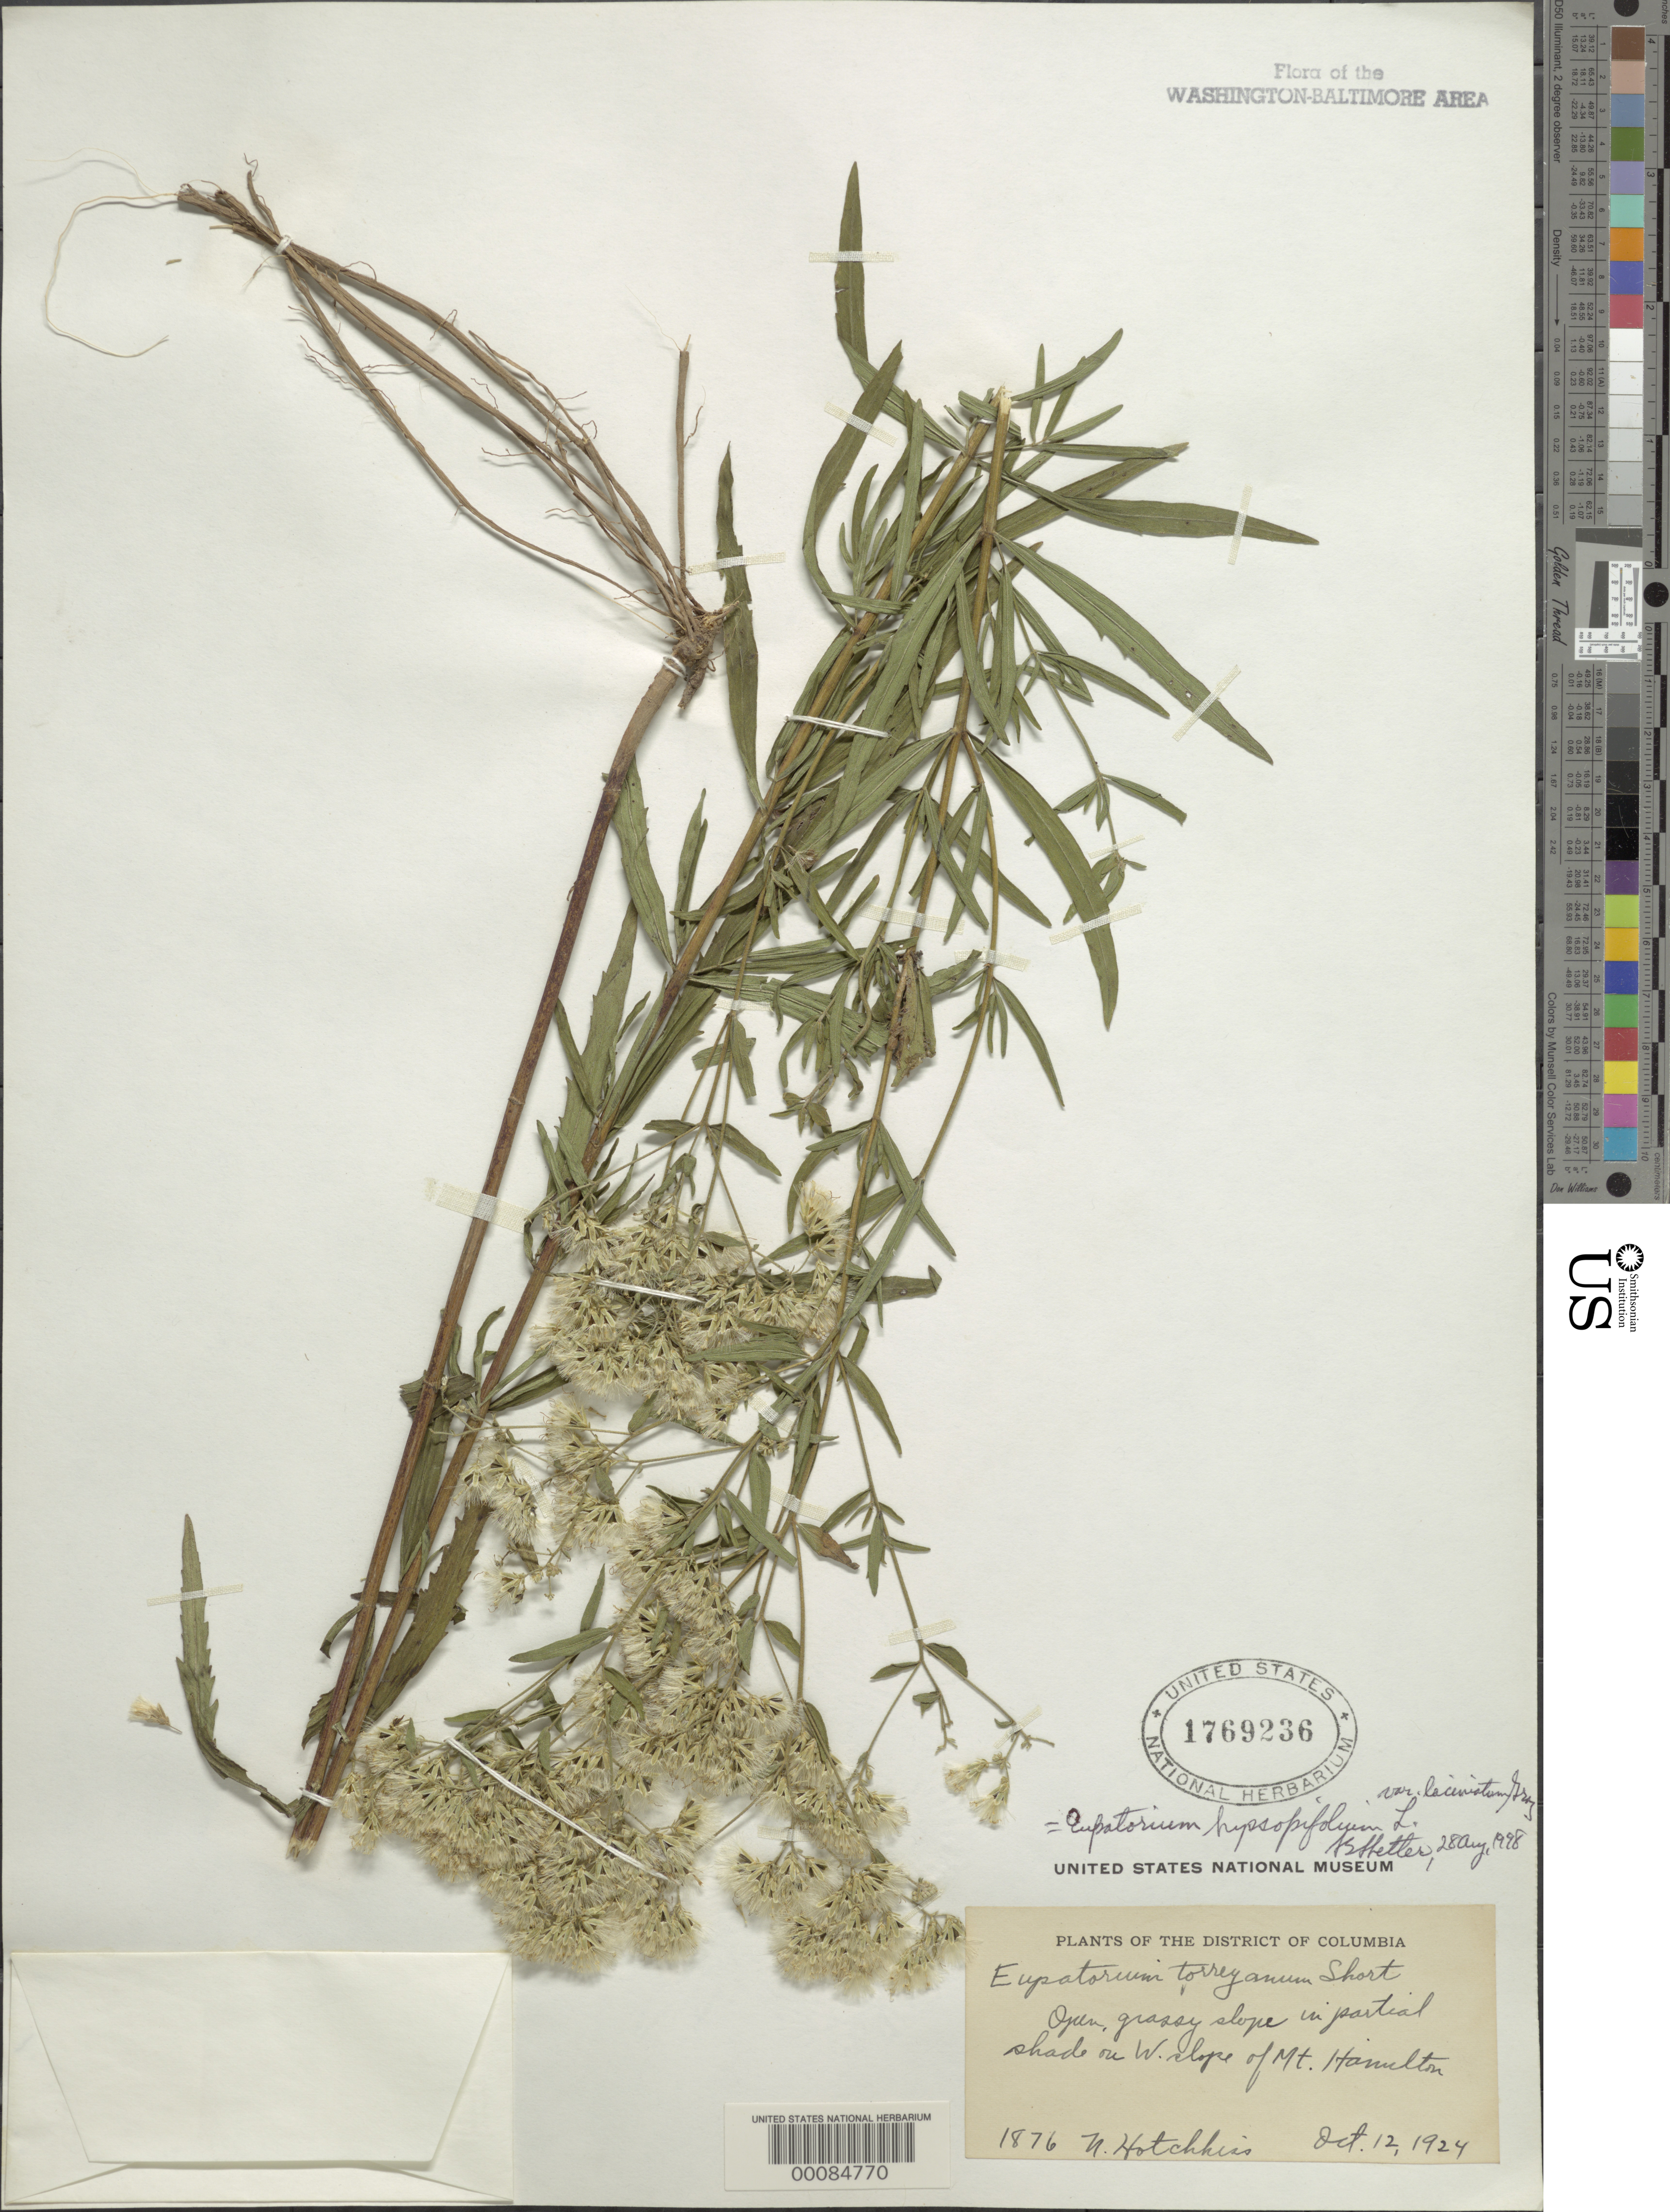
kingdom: Plantae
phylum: Tracheophyta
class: Magnoliopsida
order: Asterales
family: Asteraceae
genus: Eupatorium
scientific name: Eupatorium hyssopifolium var. laciniatum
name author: A. Gray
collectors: N. Hotchkiss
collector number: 1876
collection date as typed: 12 Oct 1924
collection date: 1924-10-12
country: United States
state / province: District of Columbia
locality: West slope of Mount Hamilton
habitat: Open grassy slope, partial shade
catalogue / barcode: US 1769236